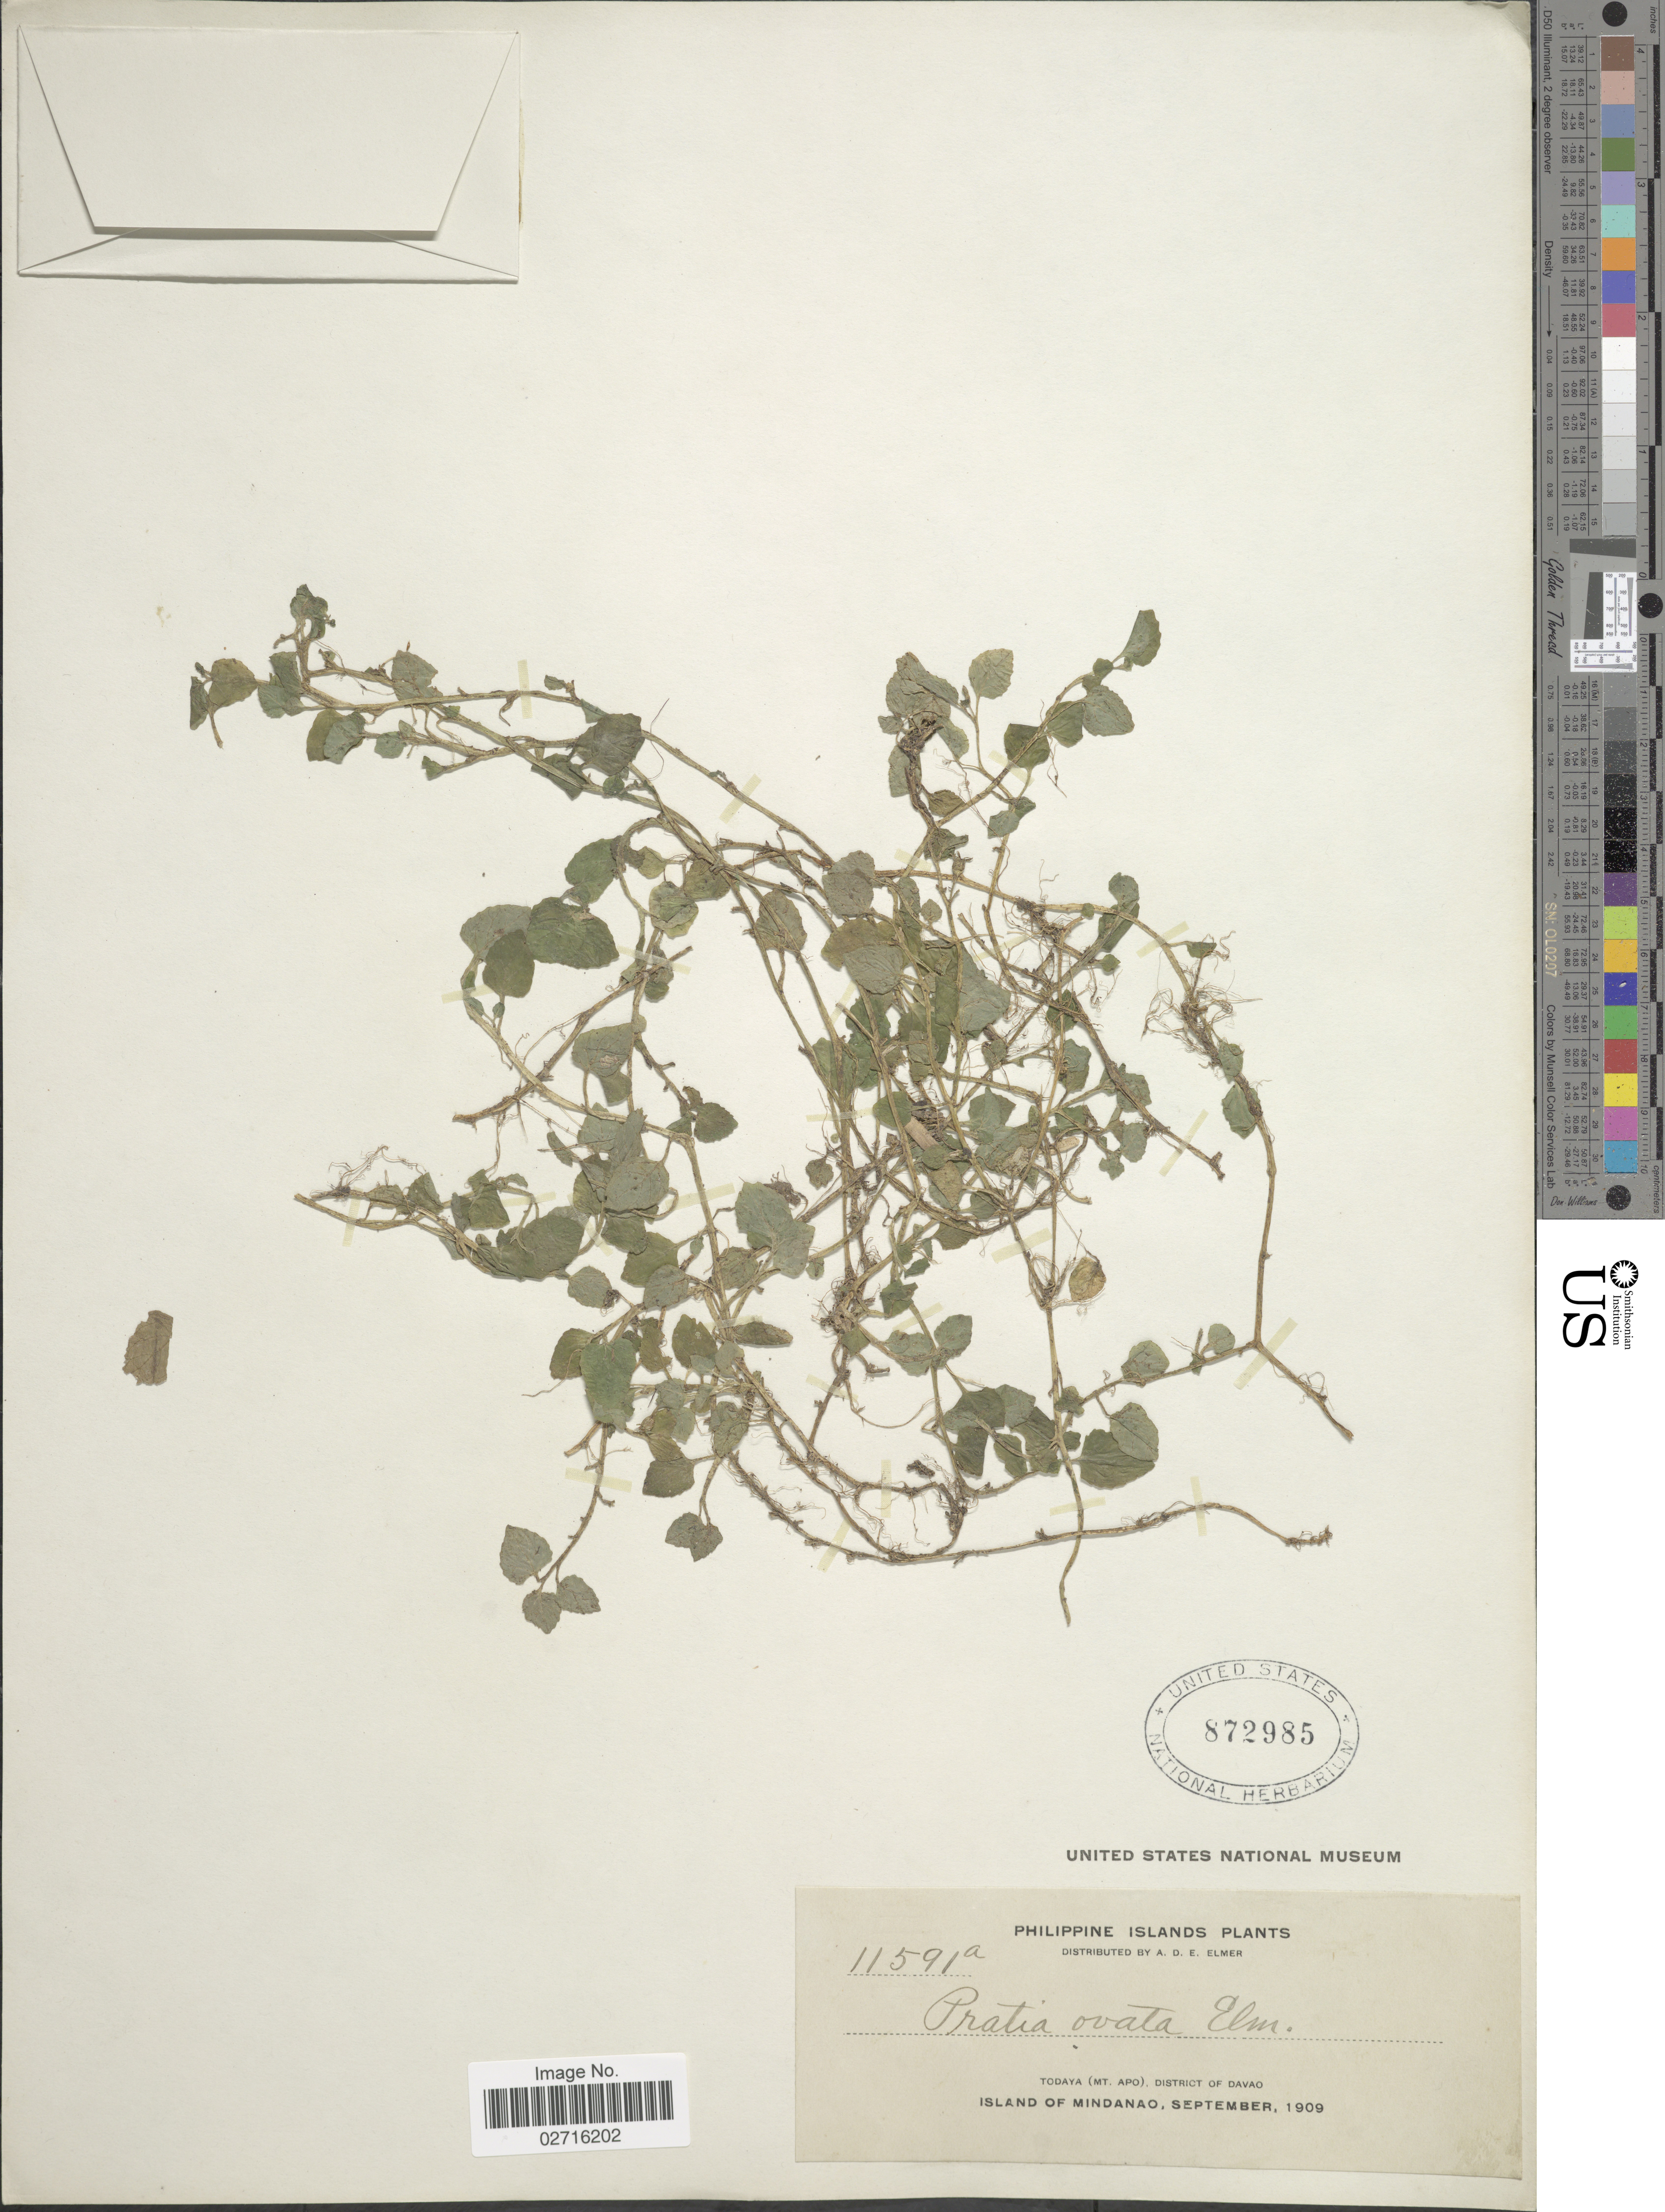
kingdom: Plantae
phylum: Tracheophyta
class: Magnoliopsida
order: Asterales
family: Campanulaceae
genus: Lobelia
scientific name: Lobelia succulenta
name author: Blume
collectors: A. D. E. Elmer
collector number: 11591a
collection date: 1909-09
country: Philippines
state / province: Davao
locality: Philippine Islands, Todaya (Mt. Apo), District of Davao, Island of Mindanao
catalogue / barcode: US 872985